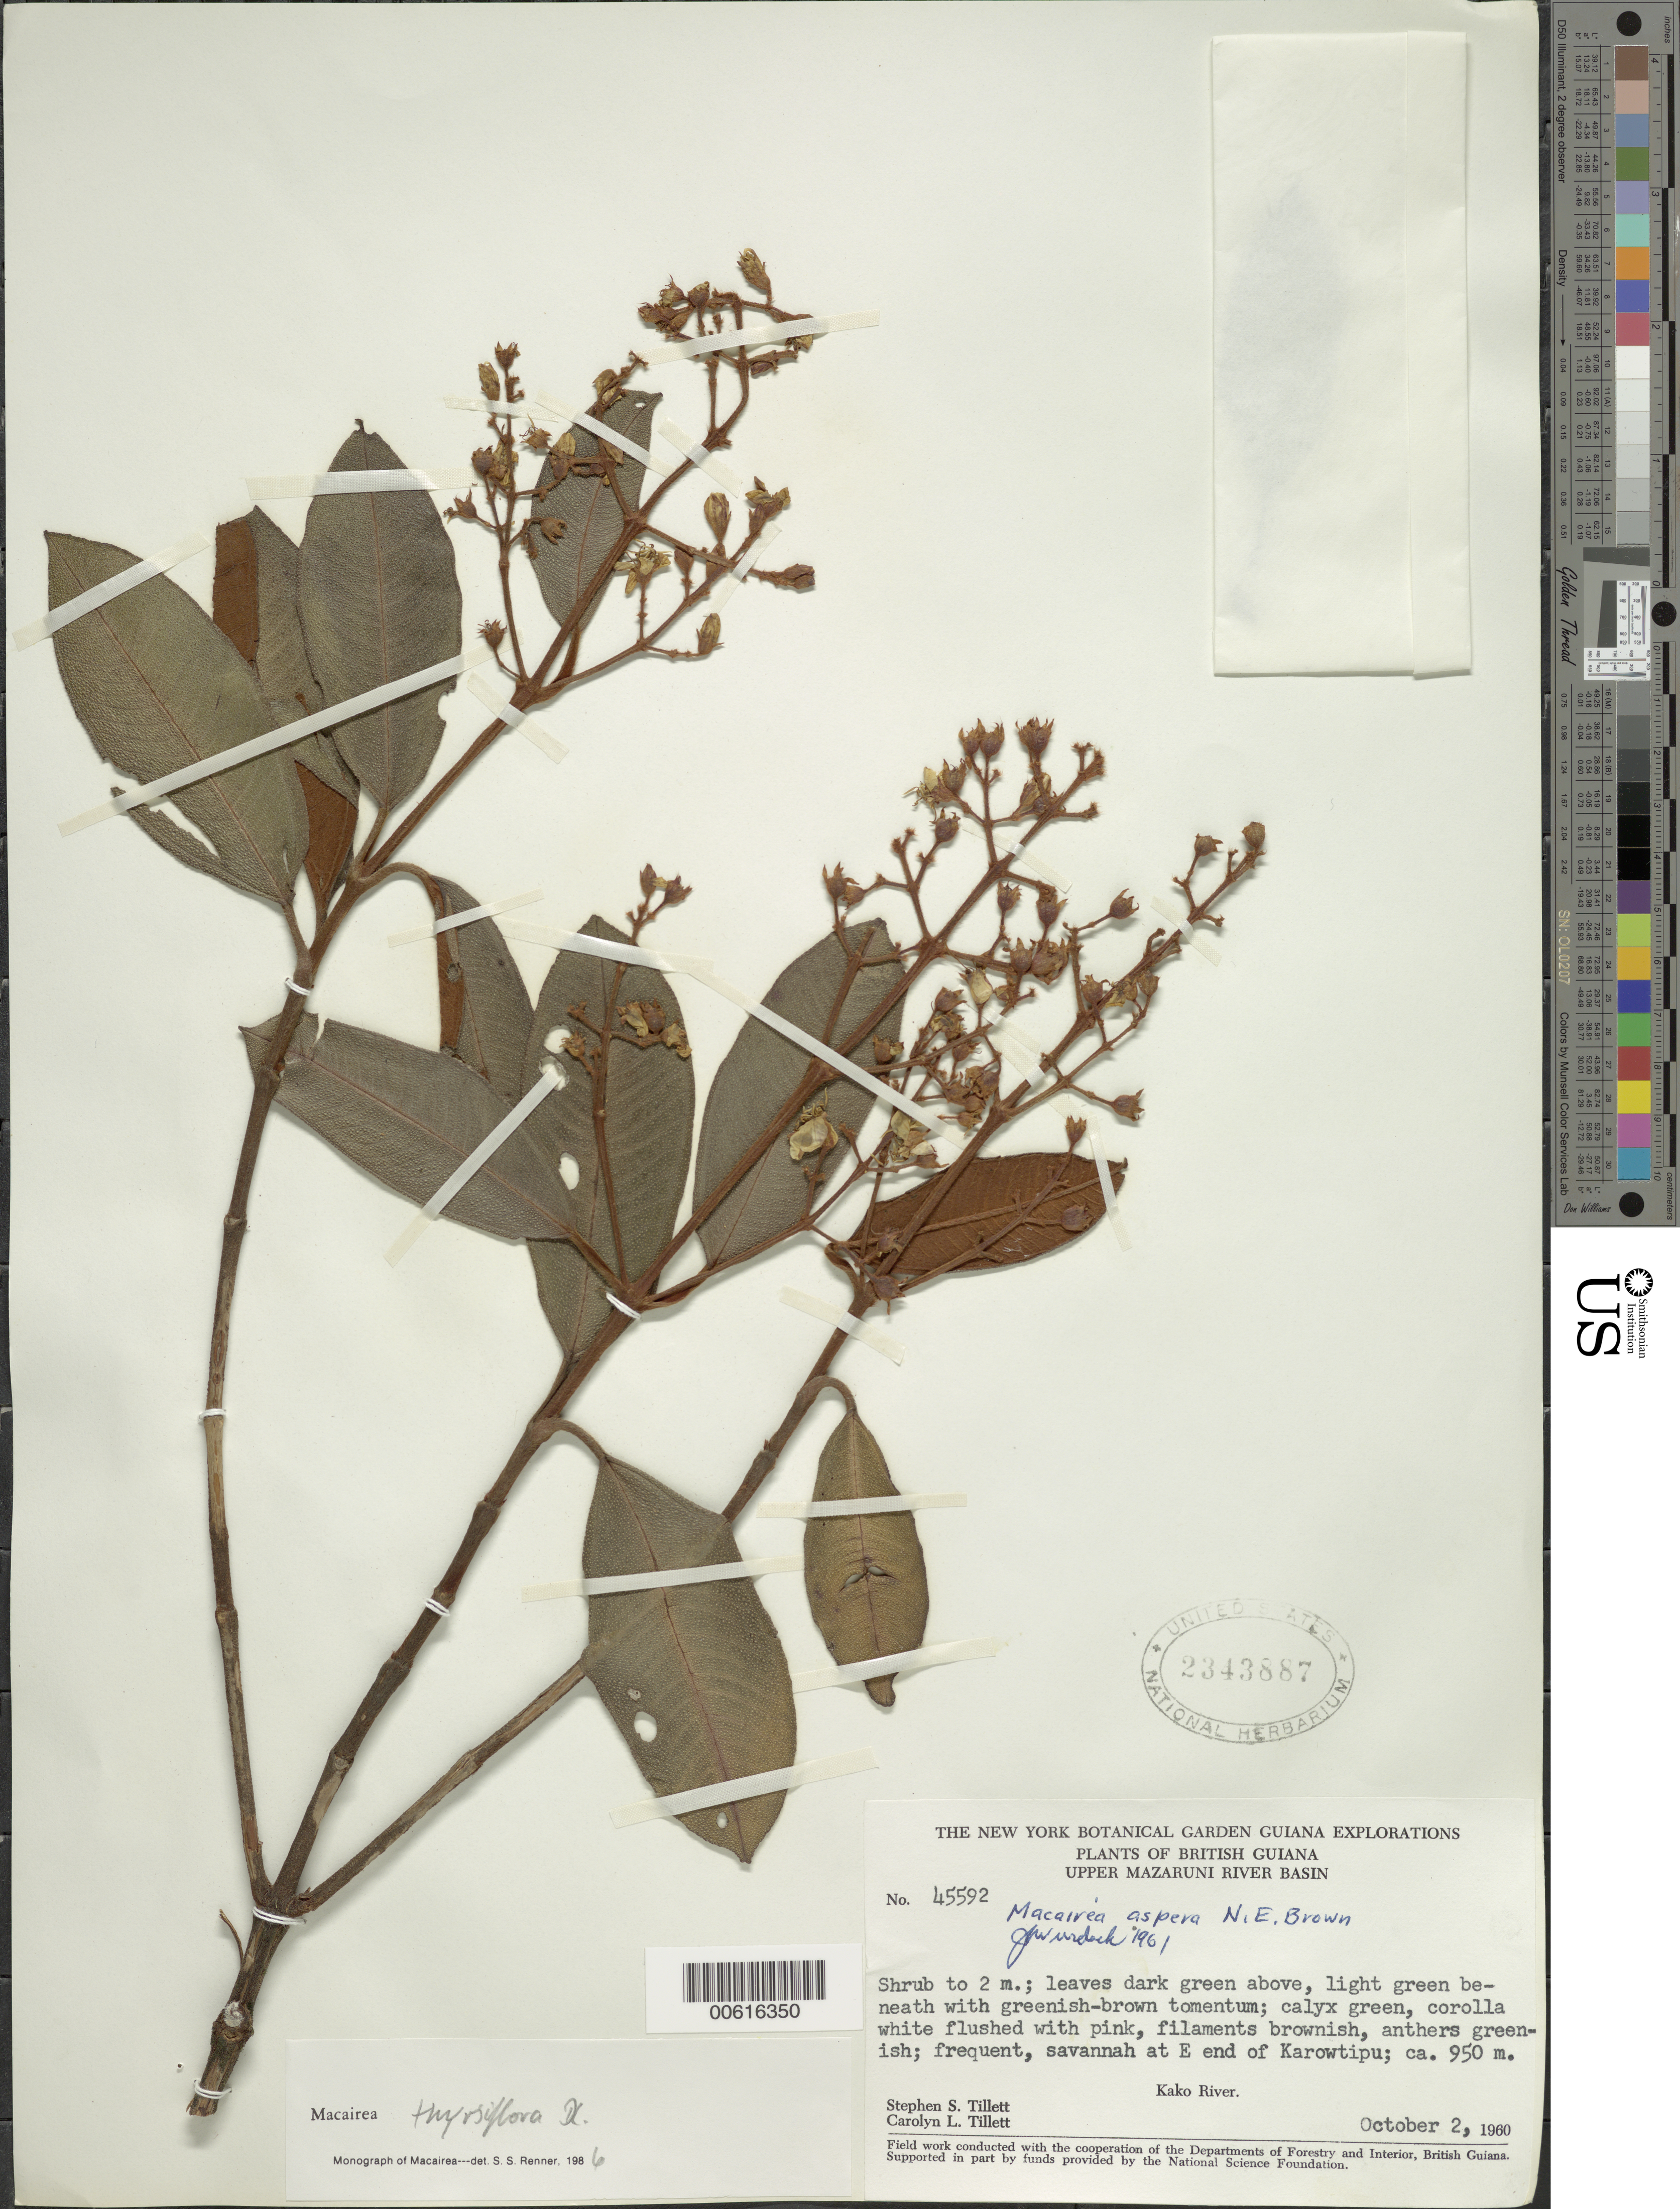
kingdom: Plantae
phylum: Tracheophyta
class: Magnoliopsida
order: Myrtales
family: Melastomataceae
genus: Macairea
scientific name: Macairea aspera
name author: N.E. Br.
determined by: Nunes da Silva, Diego, (RB), Jardim Botanico do Rio de Janeiro - Herbario (BRAZIL)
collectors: S. S. Tillett, C. L. Tillett & R. Boyan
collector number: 45592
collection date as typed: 2-Oct-60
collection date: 1960-10-02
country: Guyana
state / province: Cuyuni-Mazaruni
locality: Karowtipu, E end of, Kako R., upper Mazaruni River Basin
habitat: Savanna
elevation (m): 945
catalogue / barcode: US 2343887